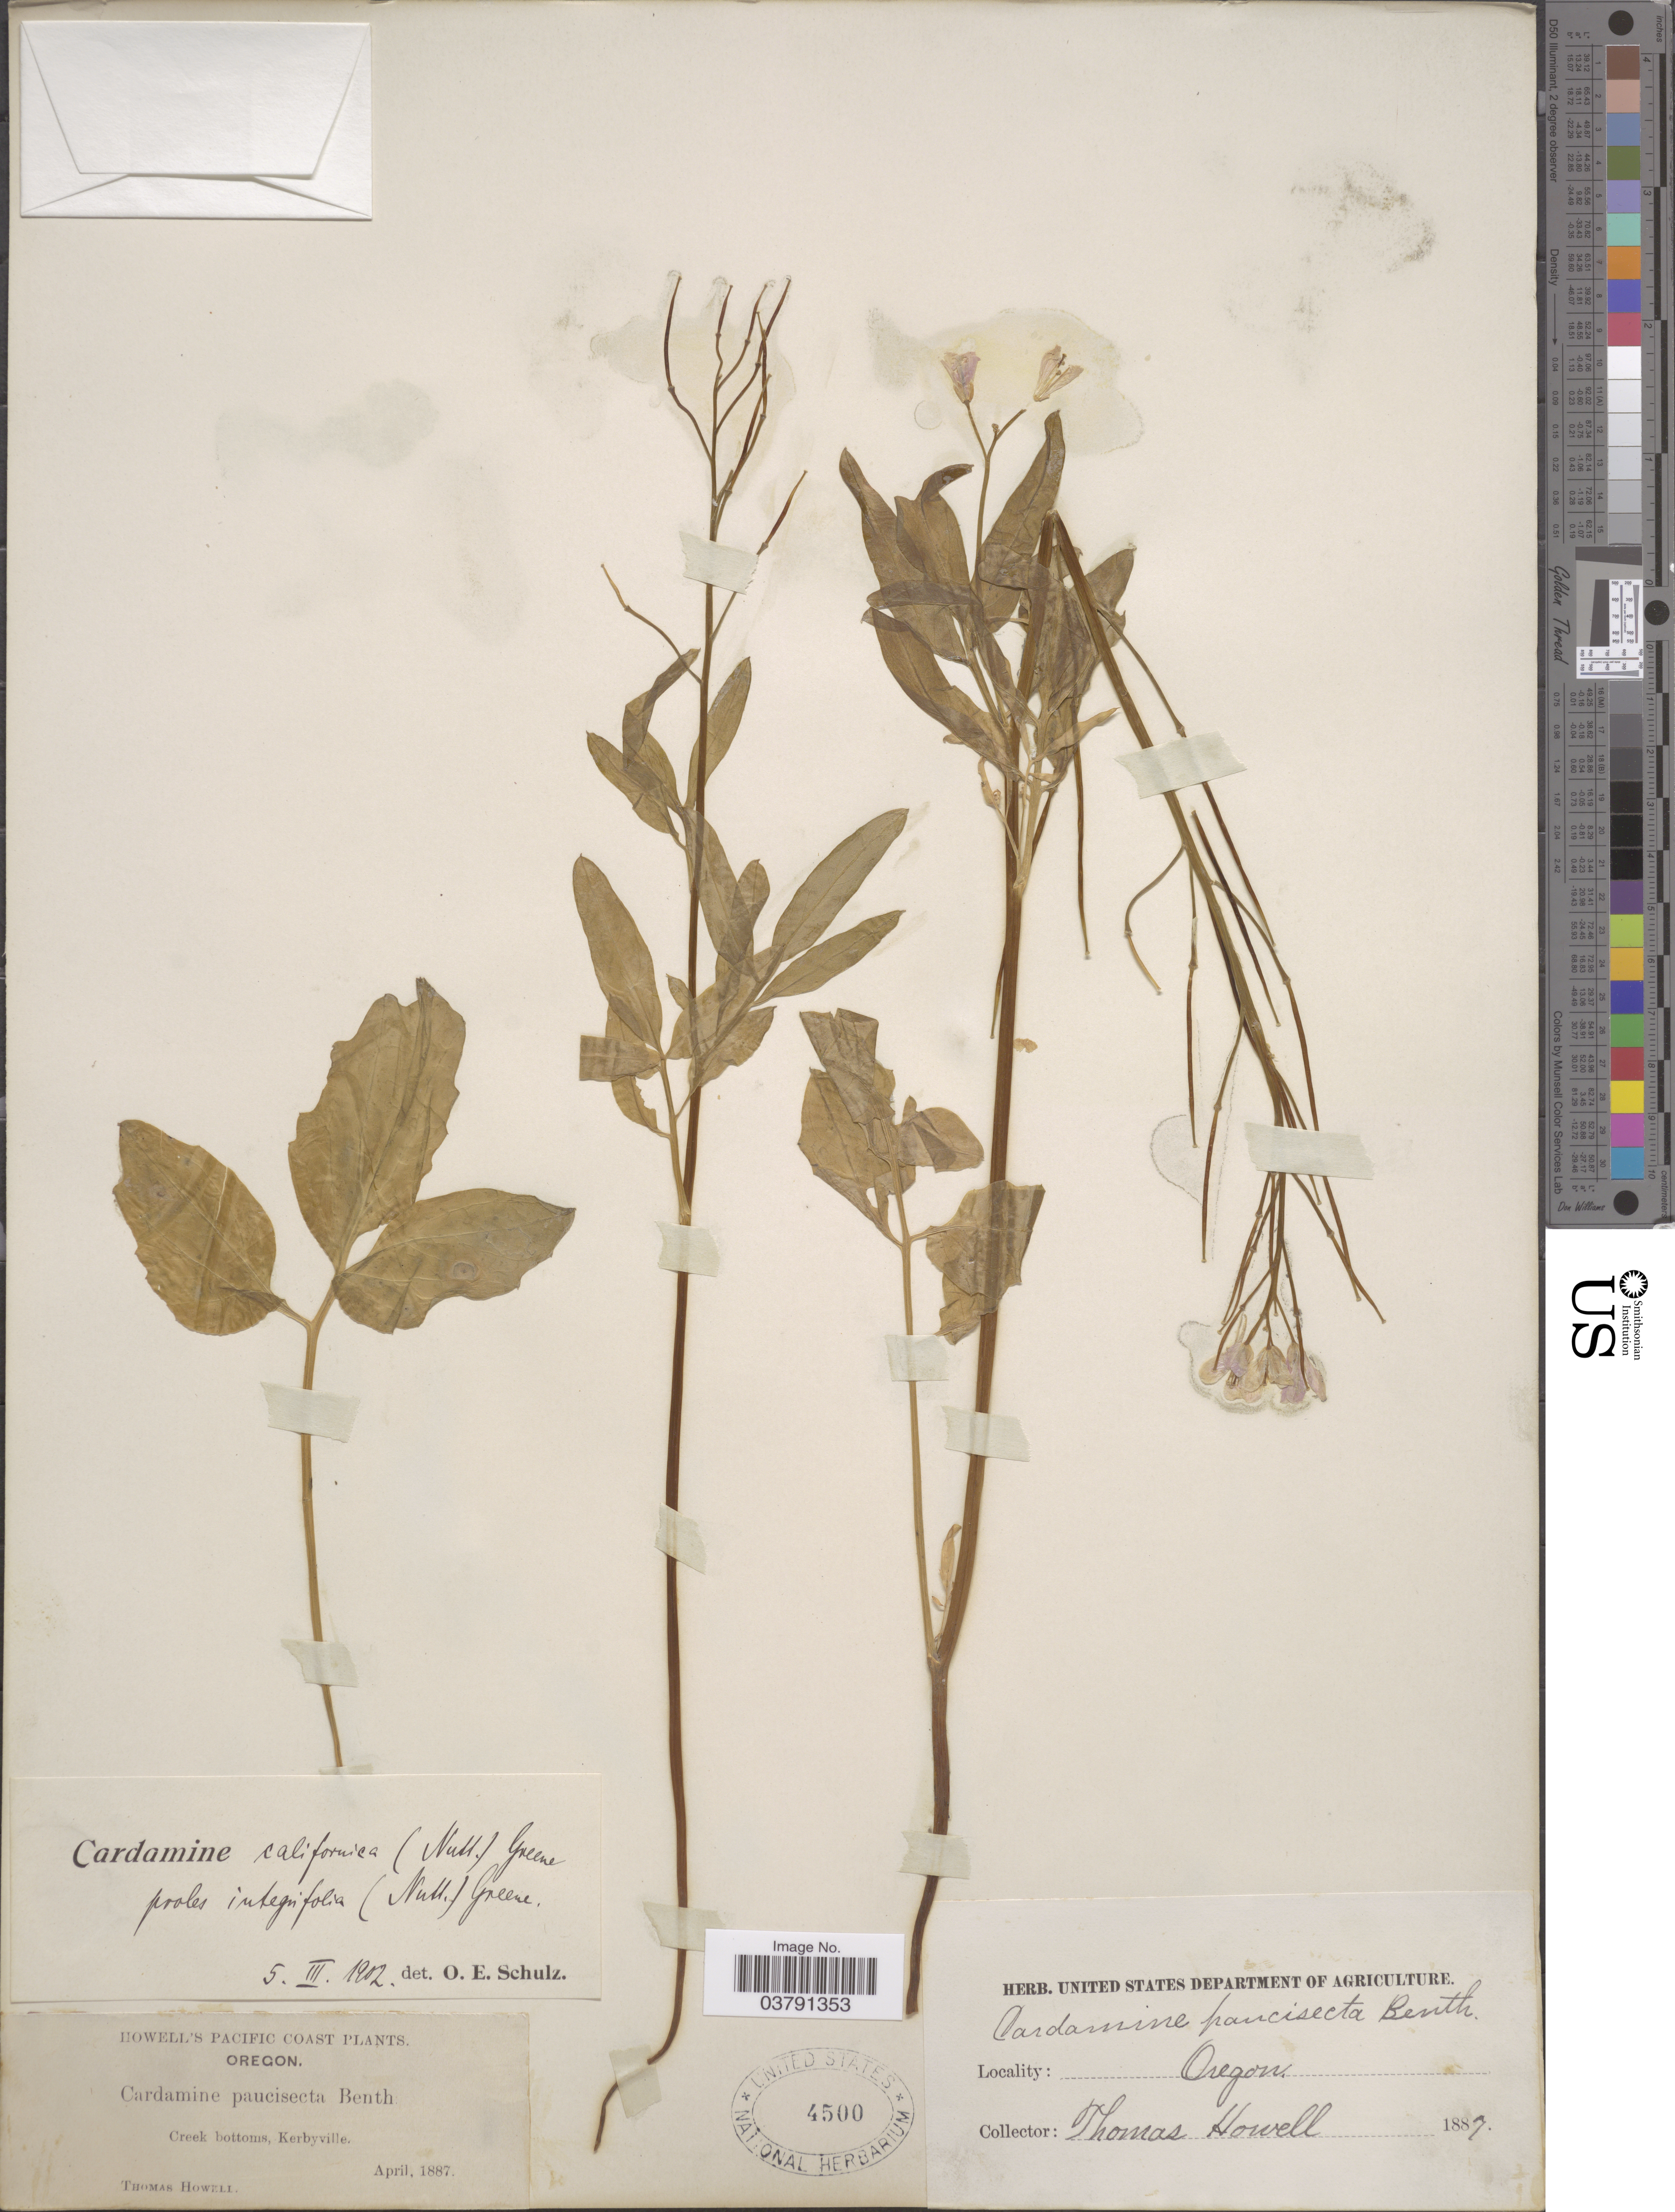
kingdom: Plantae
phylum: Tracheophyta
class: Magnoliopsida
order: Brassicales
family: Brassicaceae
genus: Dentaria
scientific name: Dentaria californica var. integrifolia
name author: (Nutt.) Detling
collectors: T. Howell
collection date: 1887-04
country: United States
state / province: Oregon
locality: Pacific Coast. Creek bottoms, Kerbyville.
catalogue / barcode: US 4500